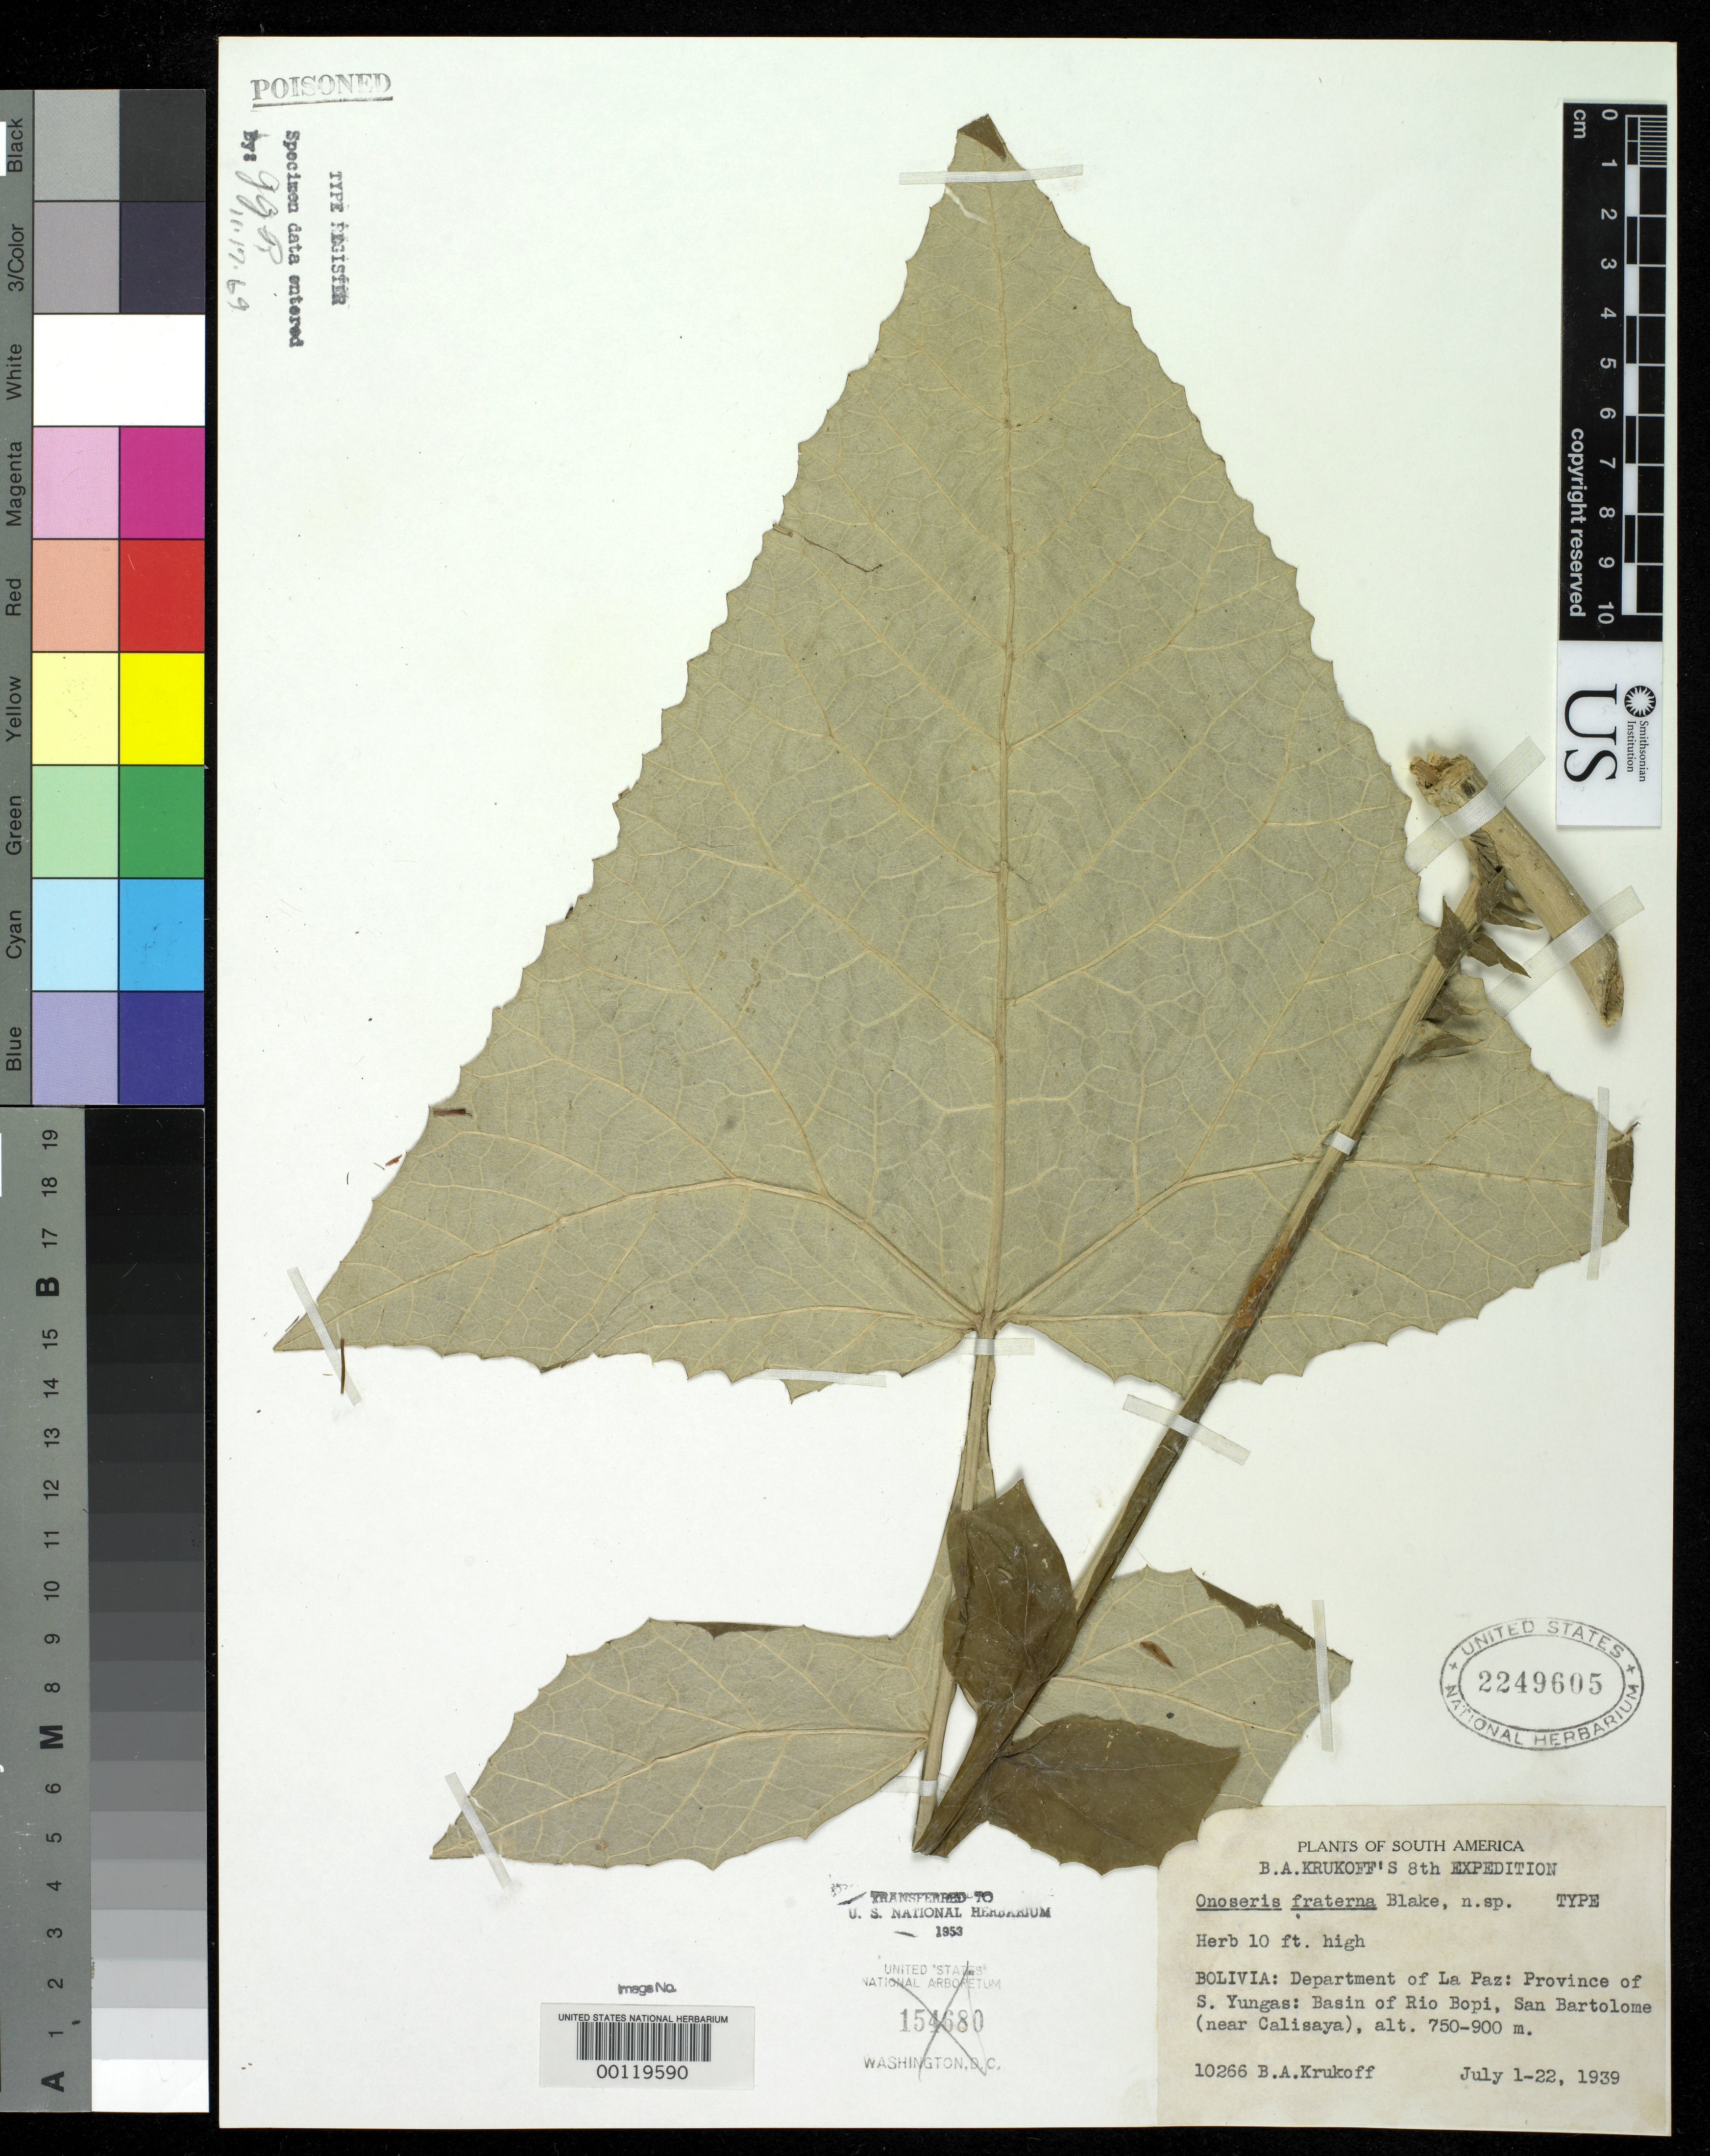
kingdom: Plantae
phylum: Tracheophyta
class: Magnoliopsida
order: Asterales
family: Asteraceae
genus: Onoseris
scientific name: Onoseris fraterna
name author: S.F. Blake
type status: Holotype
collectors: B. A. Krukoff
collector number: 10266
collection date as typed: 01 Jul 1939 to 22 Jul 1939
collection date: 1939-07-01/1939-07-22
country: Bolivia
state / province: La Paz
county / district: Sud Yungas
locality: San Bartolome, near Calisaya, Basin of Rio Bopi.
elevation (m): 750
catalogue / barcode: US 2249605